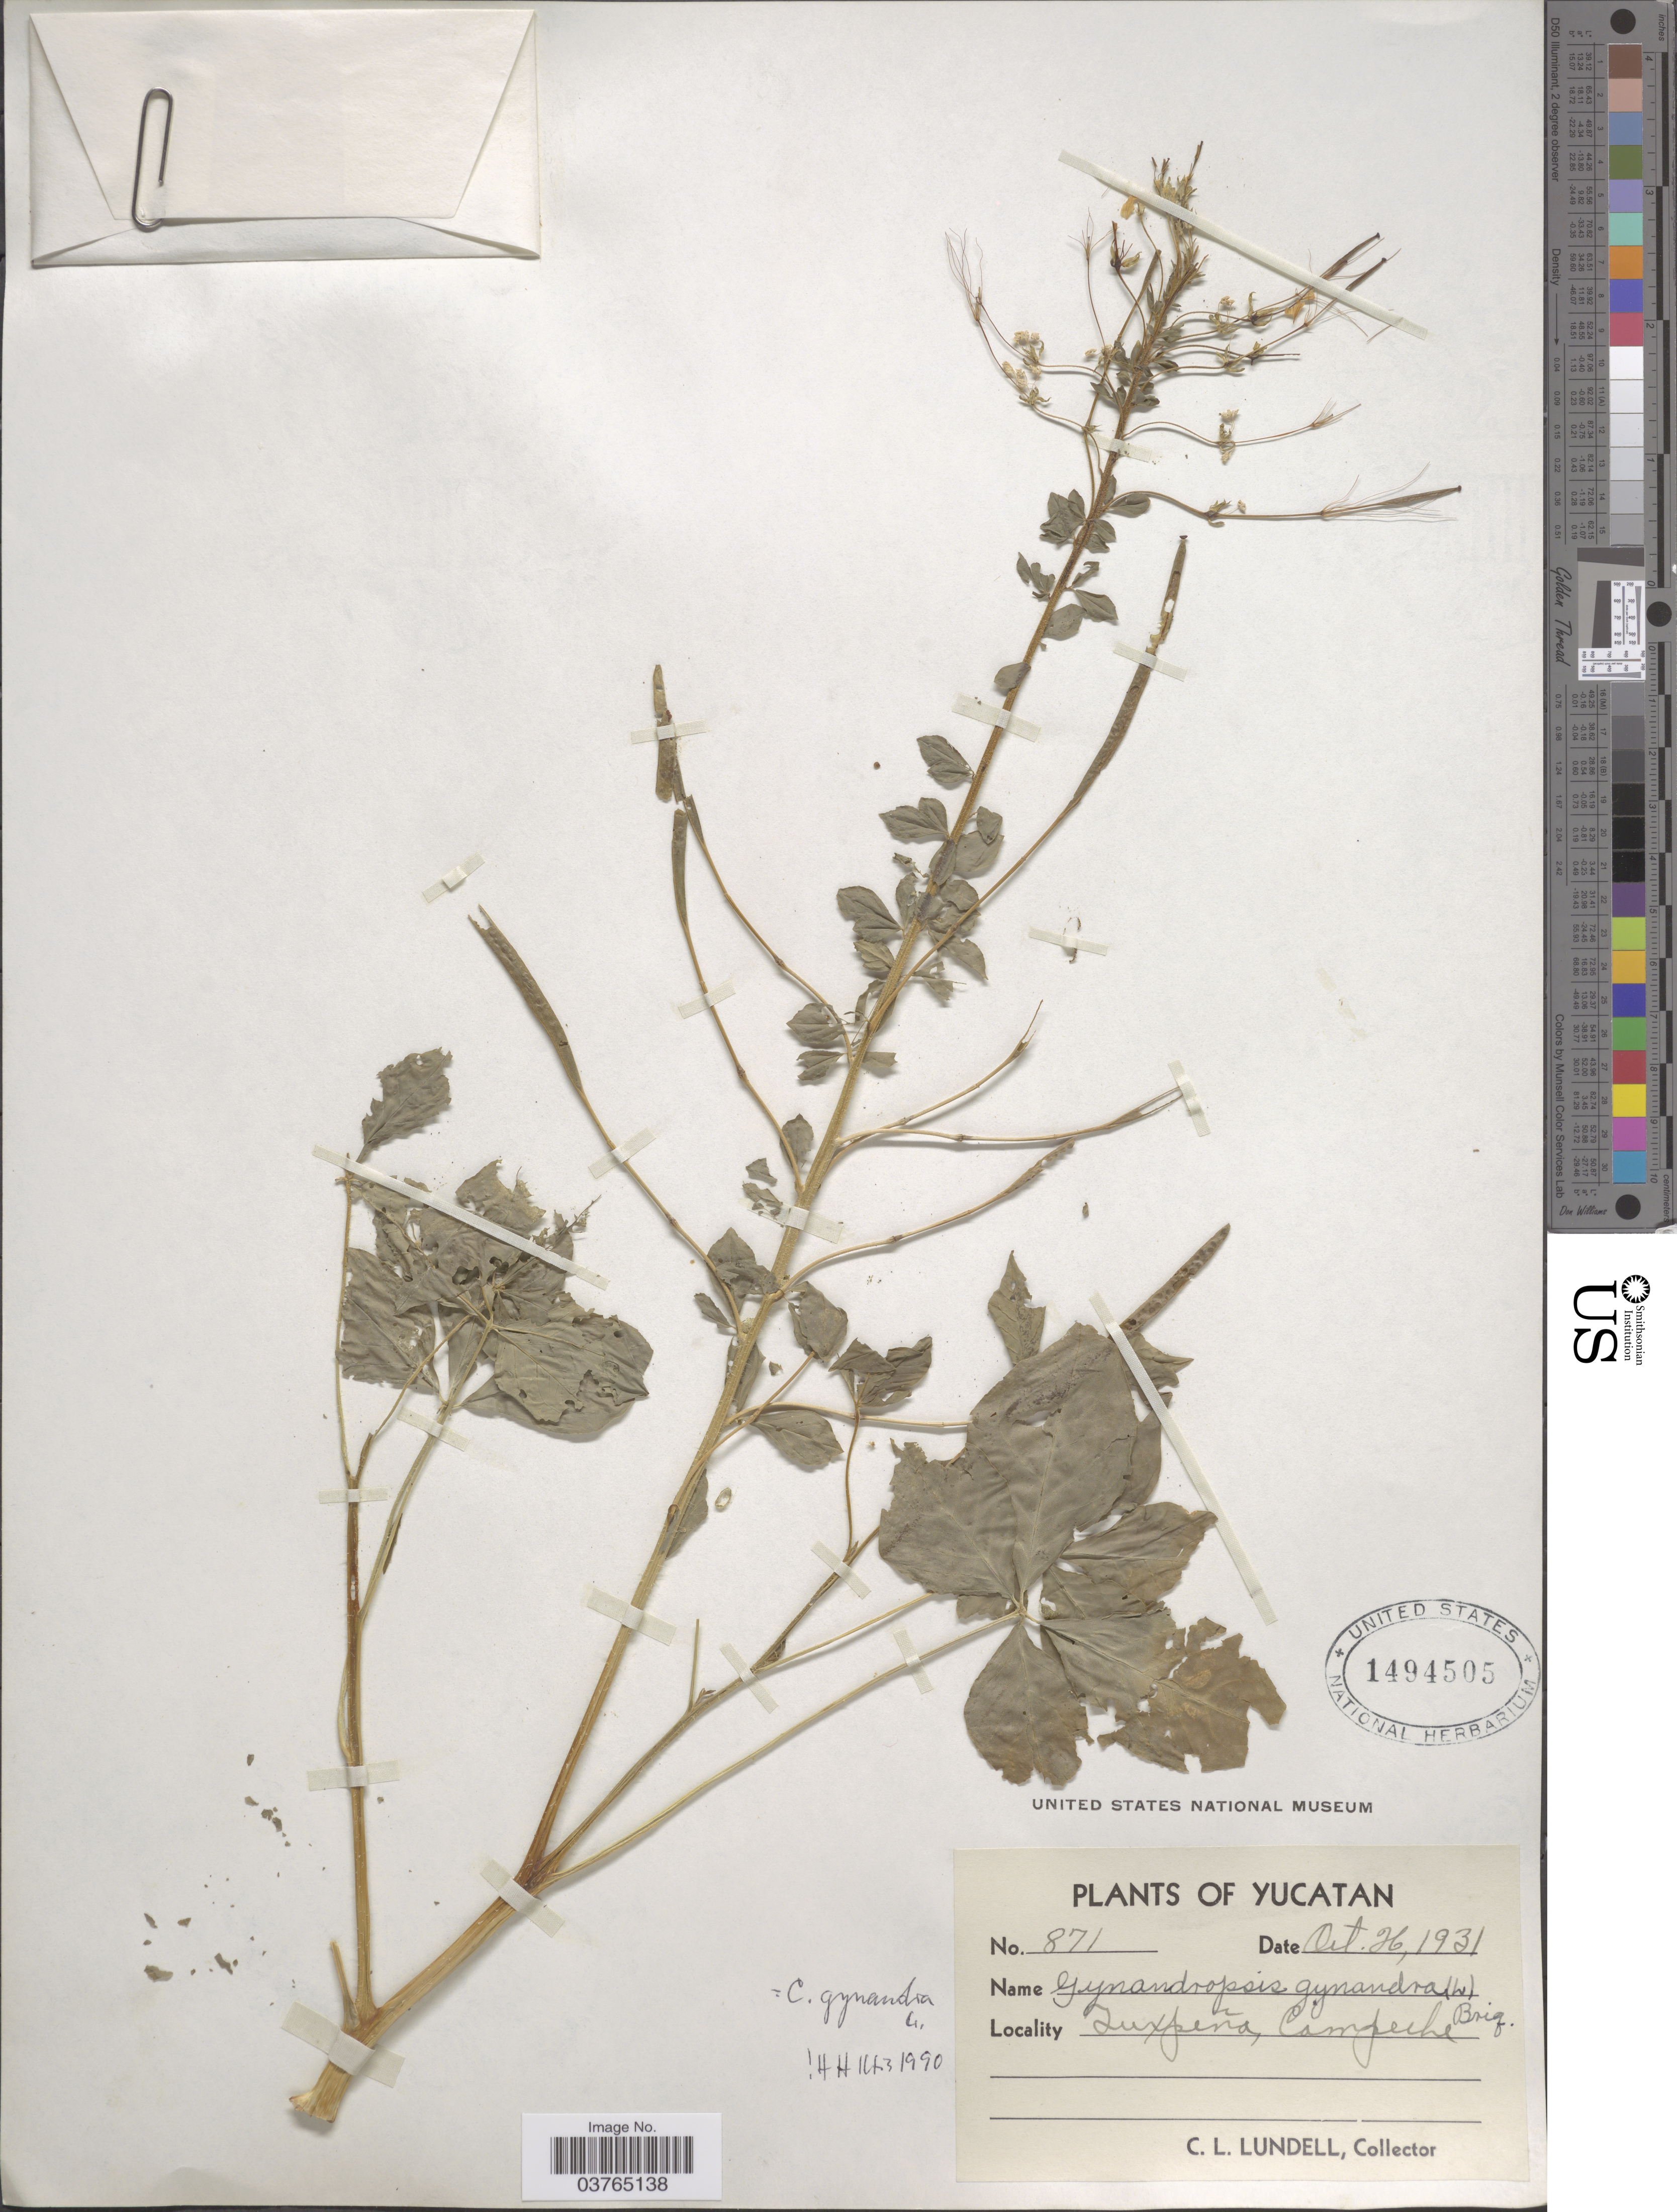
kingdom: Plantae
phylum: Tracheophyta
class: Magnoliopsida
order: Brassicales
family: Cleomaceae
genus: Gynandropsis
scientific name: Gynandropsis gynandra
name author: (L.) Briq.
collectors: C. L. Lundell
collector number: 871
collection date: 1931-10-26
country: Mexico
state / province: Campeche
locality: Tuxpeña. Yucatan.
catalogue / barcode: US 1494505